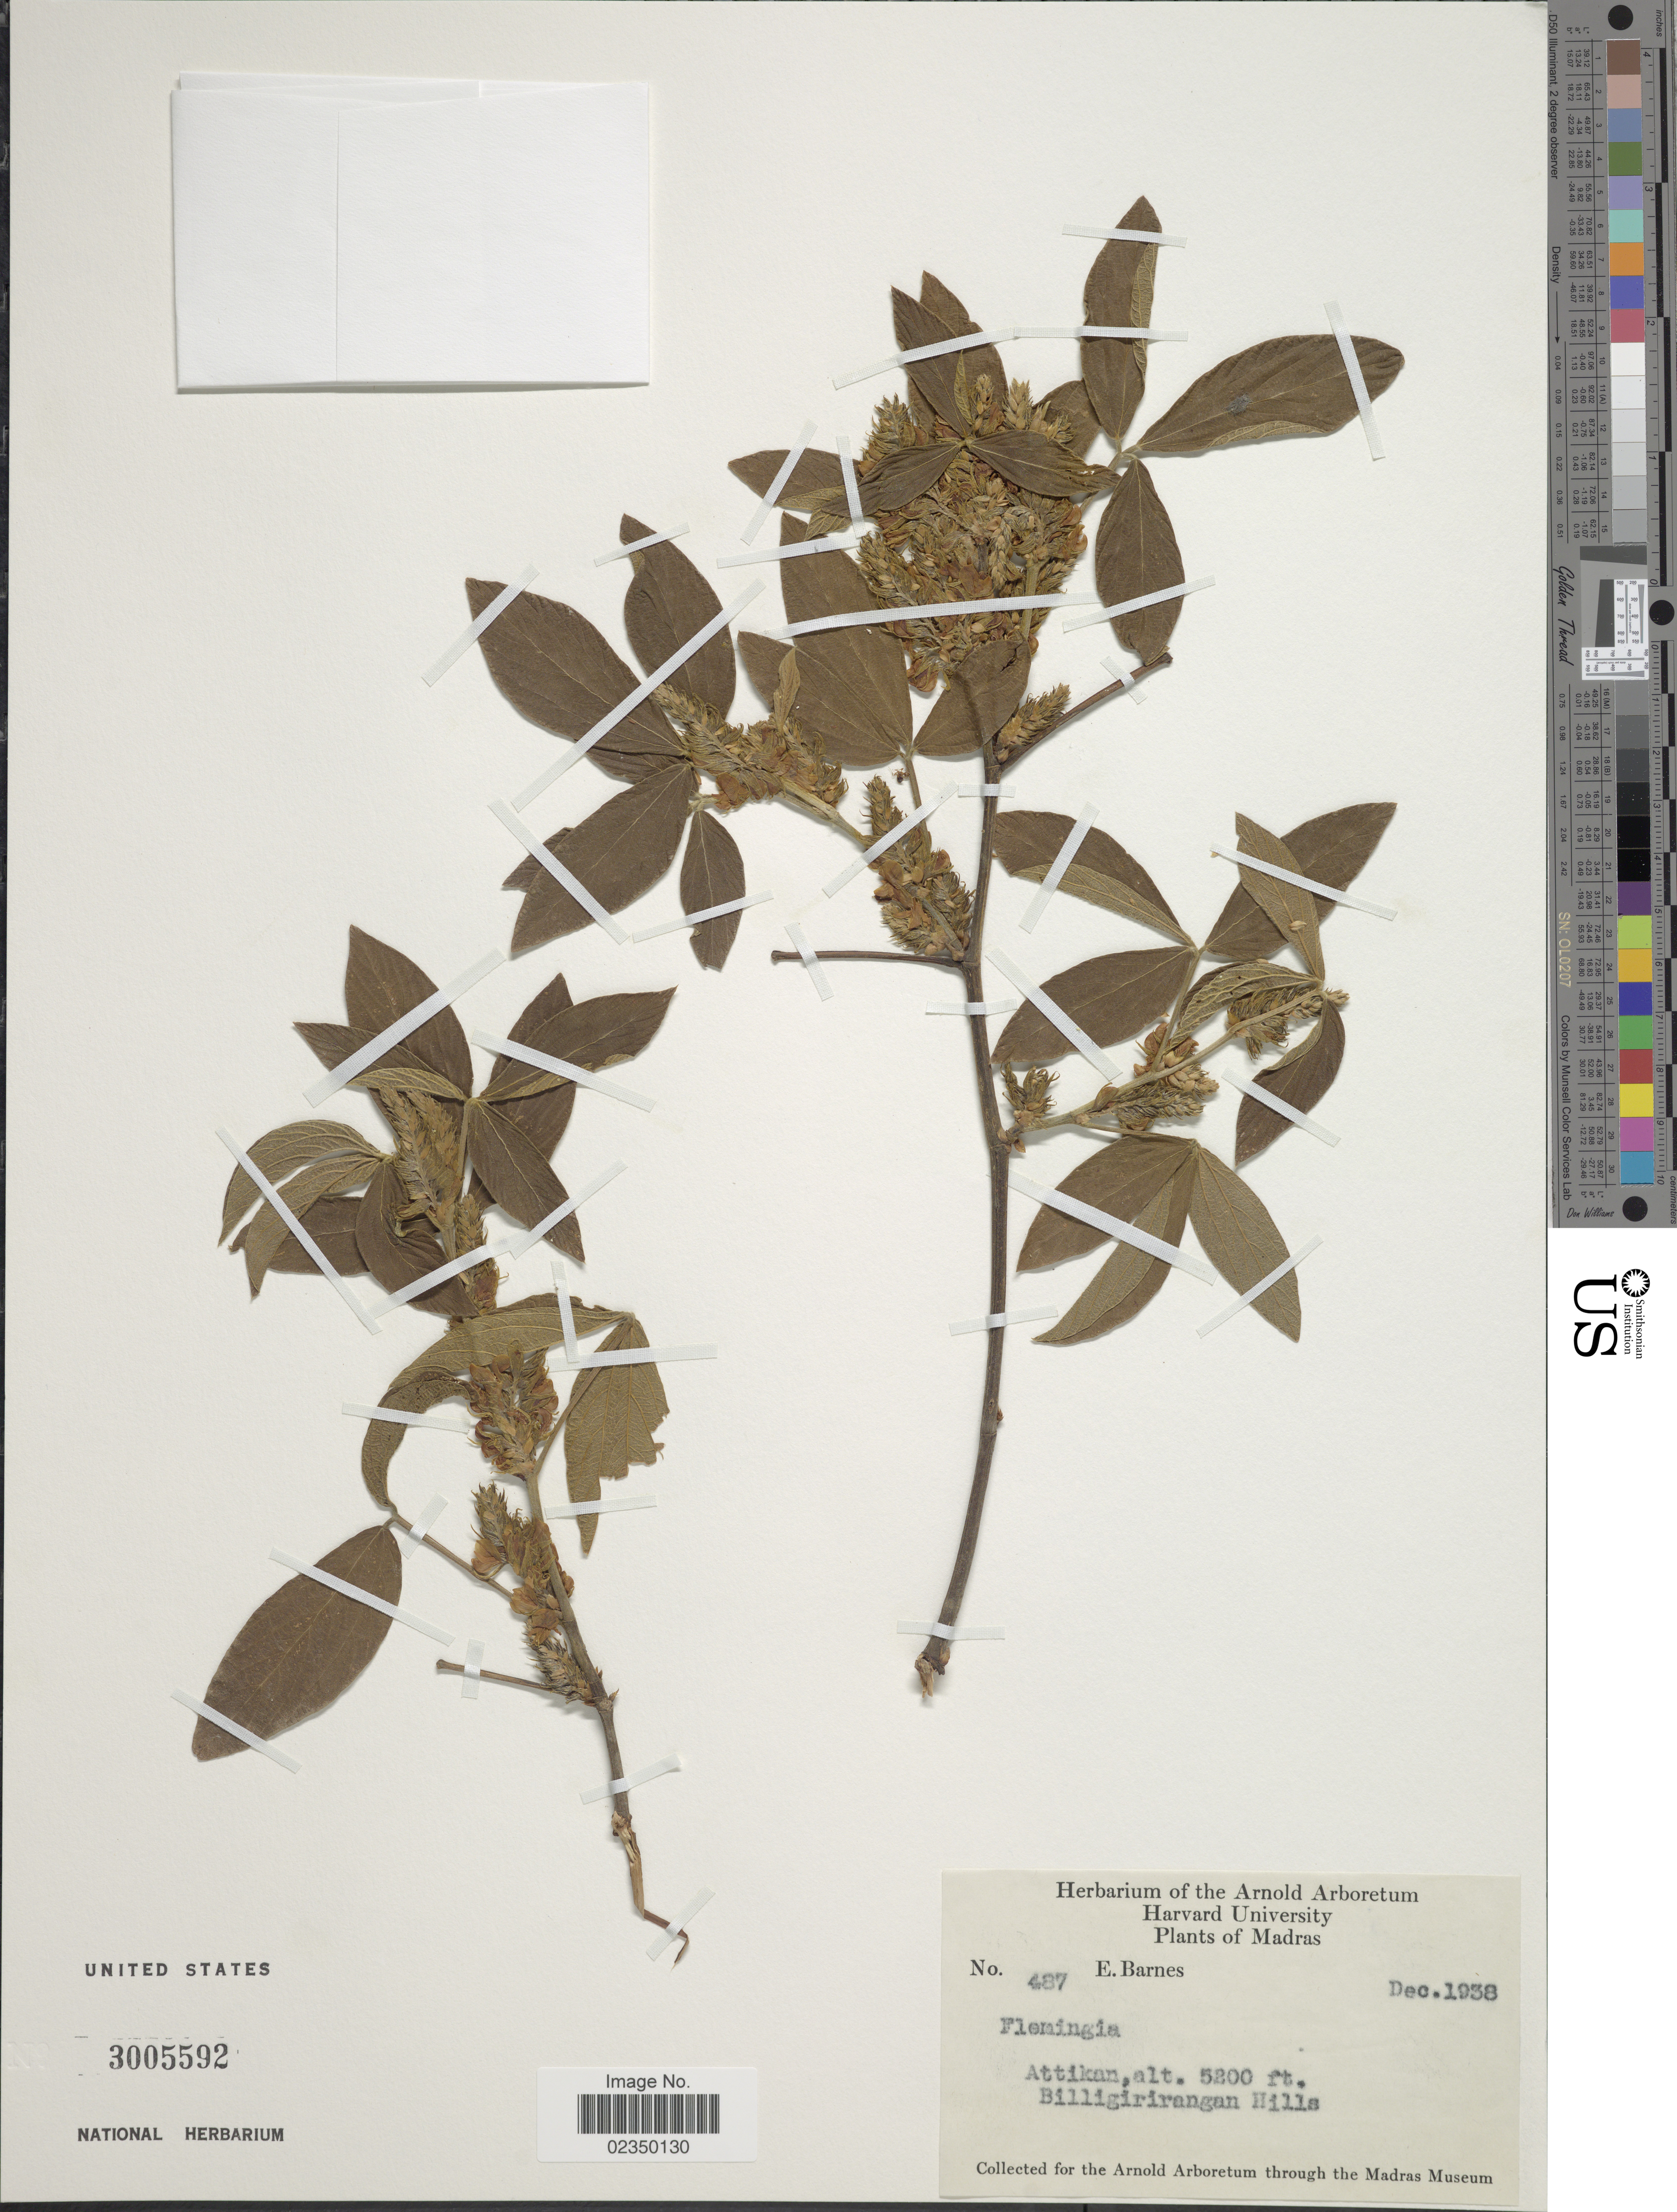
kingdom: Plantae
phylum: Tracheophyta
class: Magnoliopsida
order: Fabales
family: Fabaceae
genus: Flemingia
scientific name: Flemingia sp.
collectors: E. Barnes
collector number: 487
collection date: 1938-12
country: India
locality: Madras, Attikan, Billigirirangan Hills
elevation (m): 1585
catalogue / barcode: US 3005592